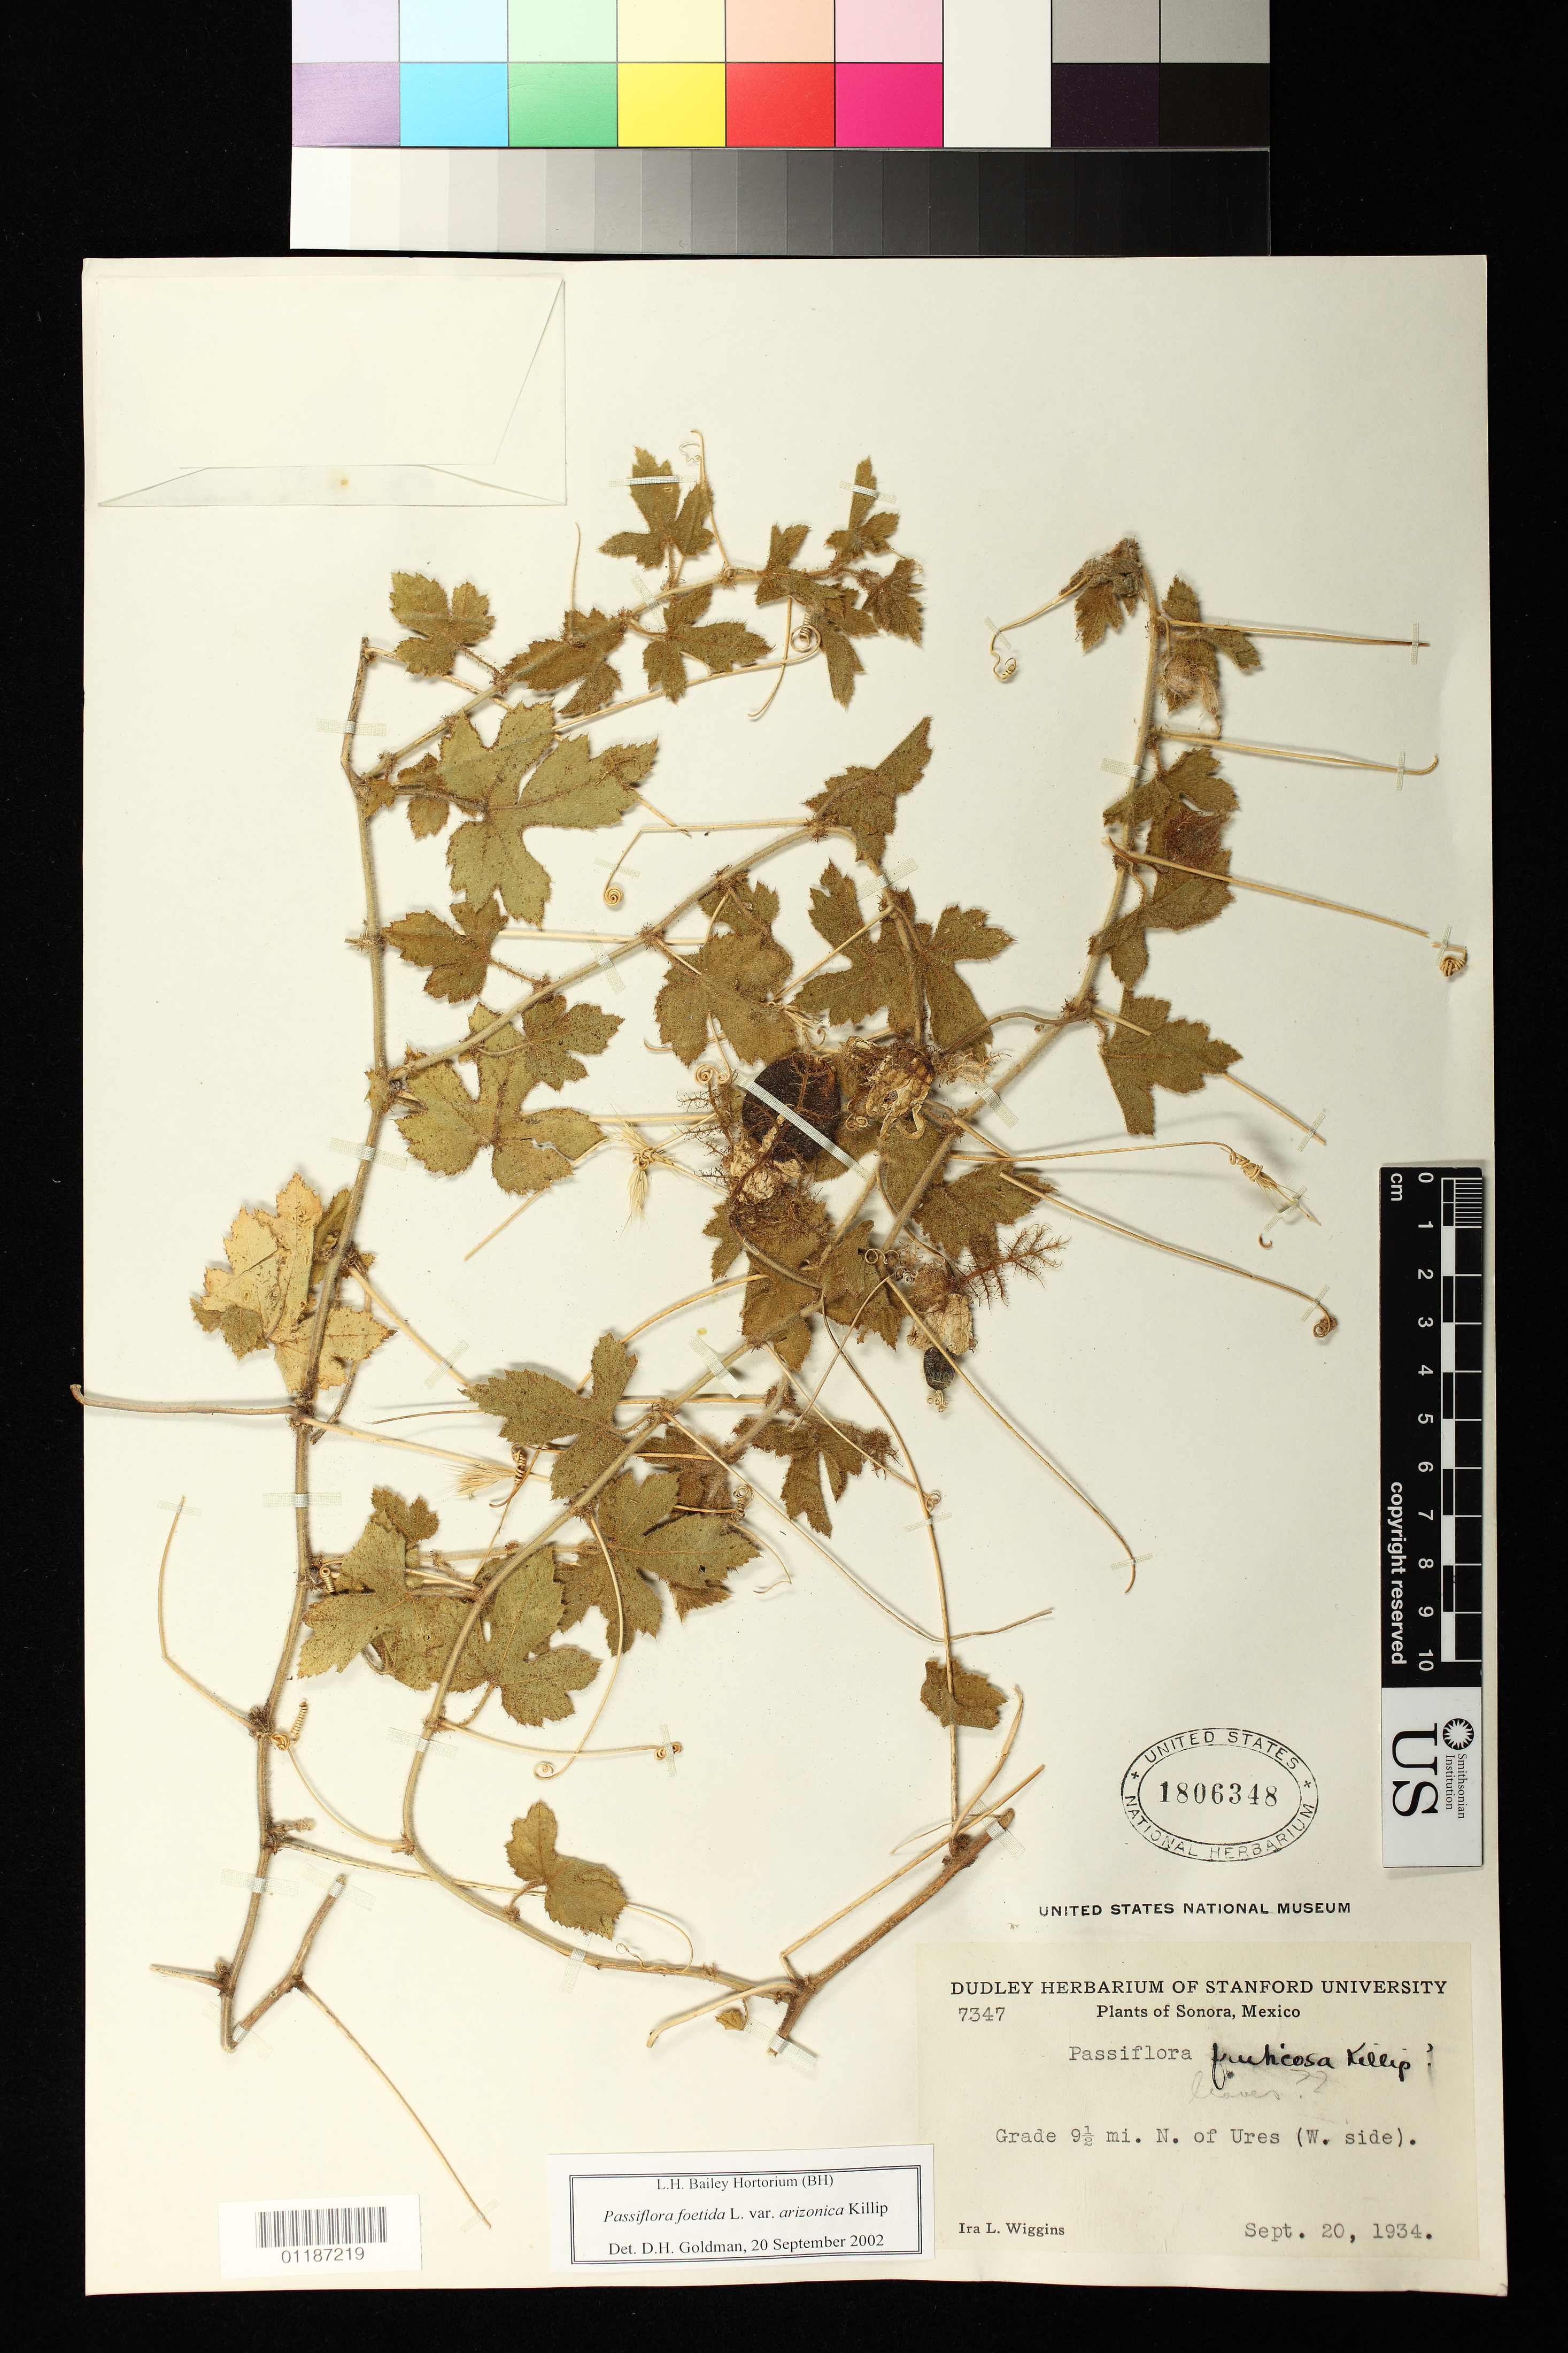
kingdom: Plantae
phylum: Tracheophyta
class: Magnoliopsida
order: Malpighiales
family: Passifloraceae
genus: Passiflora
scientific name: Passiflora arizonica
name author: (Killip) D.H. Goldman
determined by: Svoboda, Harlan T., (NA), US Department of Agriculture (UNITED STATES)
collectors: I. L. Wiggins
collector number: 7347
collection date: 1934-09-20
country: Mexico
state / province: Sonora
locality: Grade 9.5 mi. N. of Ures (W. side)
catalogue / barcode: US 1806348